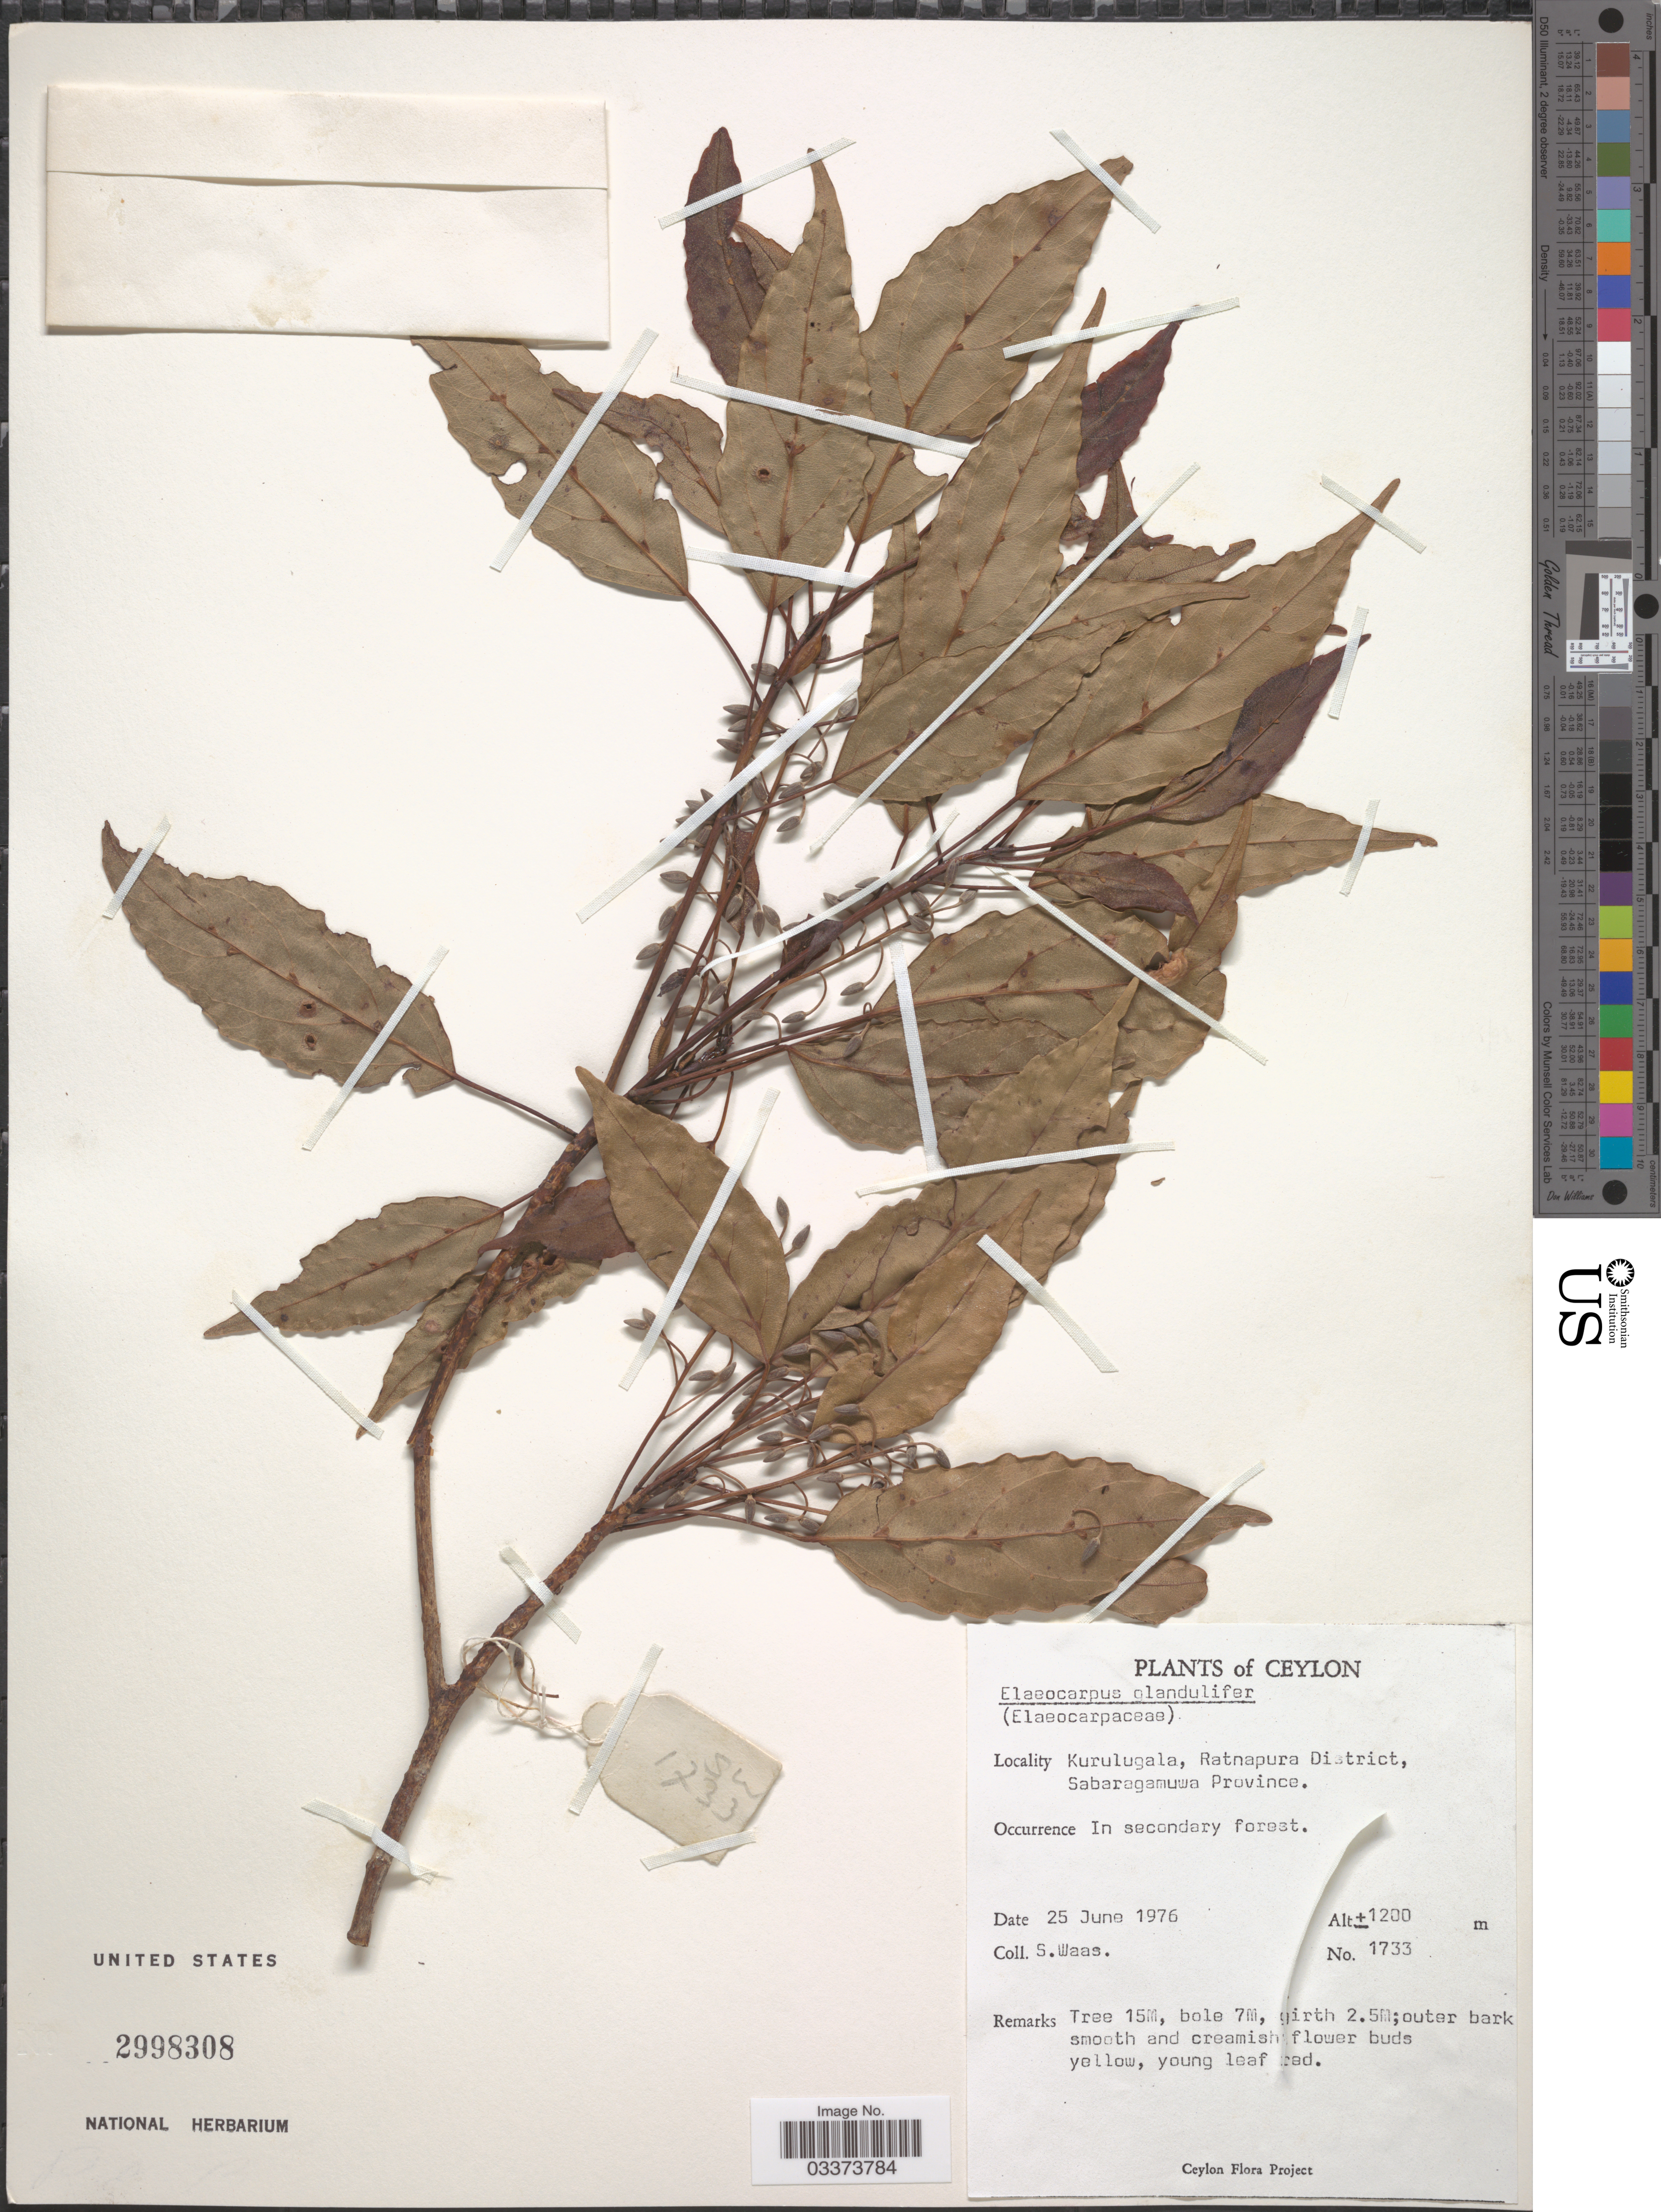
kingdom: Plantae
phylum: Tracheophyta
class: Magnoliopsida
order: Oxalidales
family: Elaeocarpaceae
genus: Elaeocarpus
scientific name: Elaeocarpus glandulifer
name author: (Hook. ex Wight) Mast.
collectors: S. Waas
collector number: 1733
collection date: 1976-06-25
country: Sri Lanka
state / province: Sabaragamuwa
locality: Ceylon, Kurulugala, Ratnapura District.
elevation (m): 1200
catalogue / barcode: US 2998308